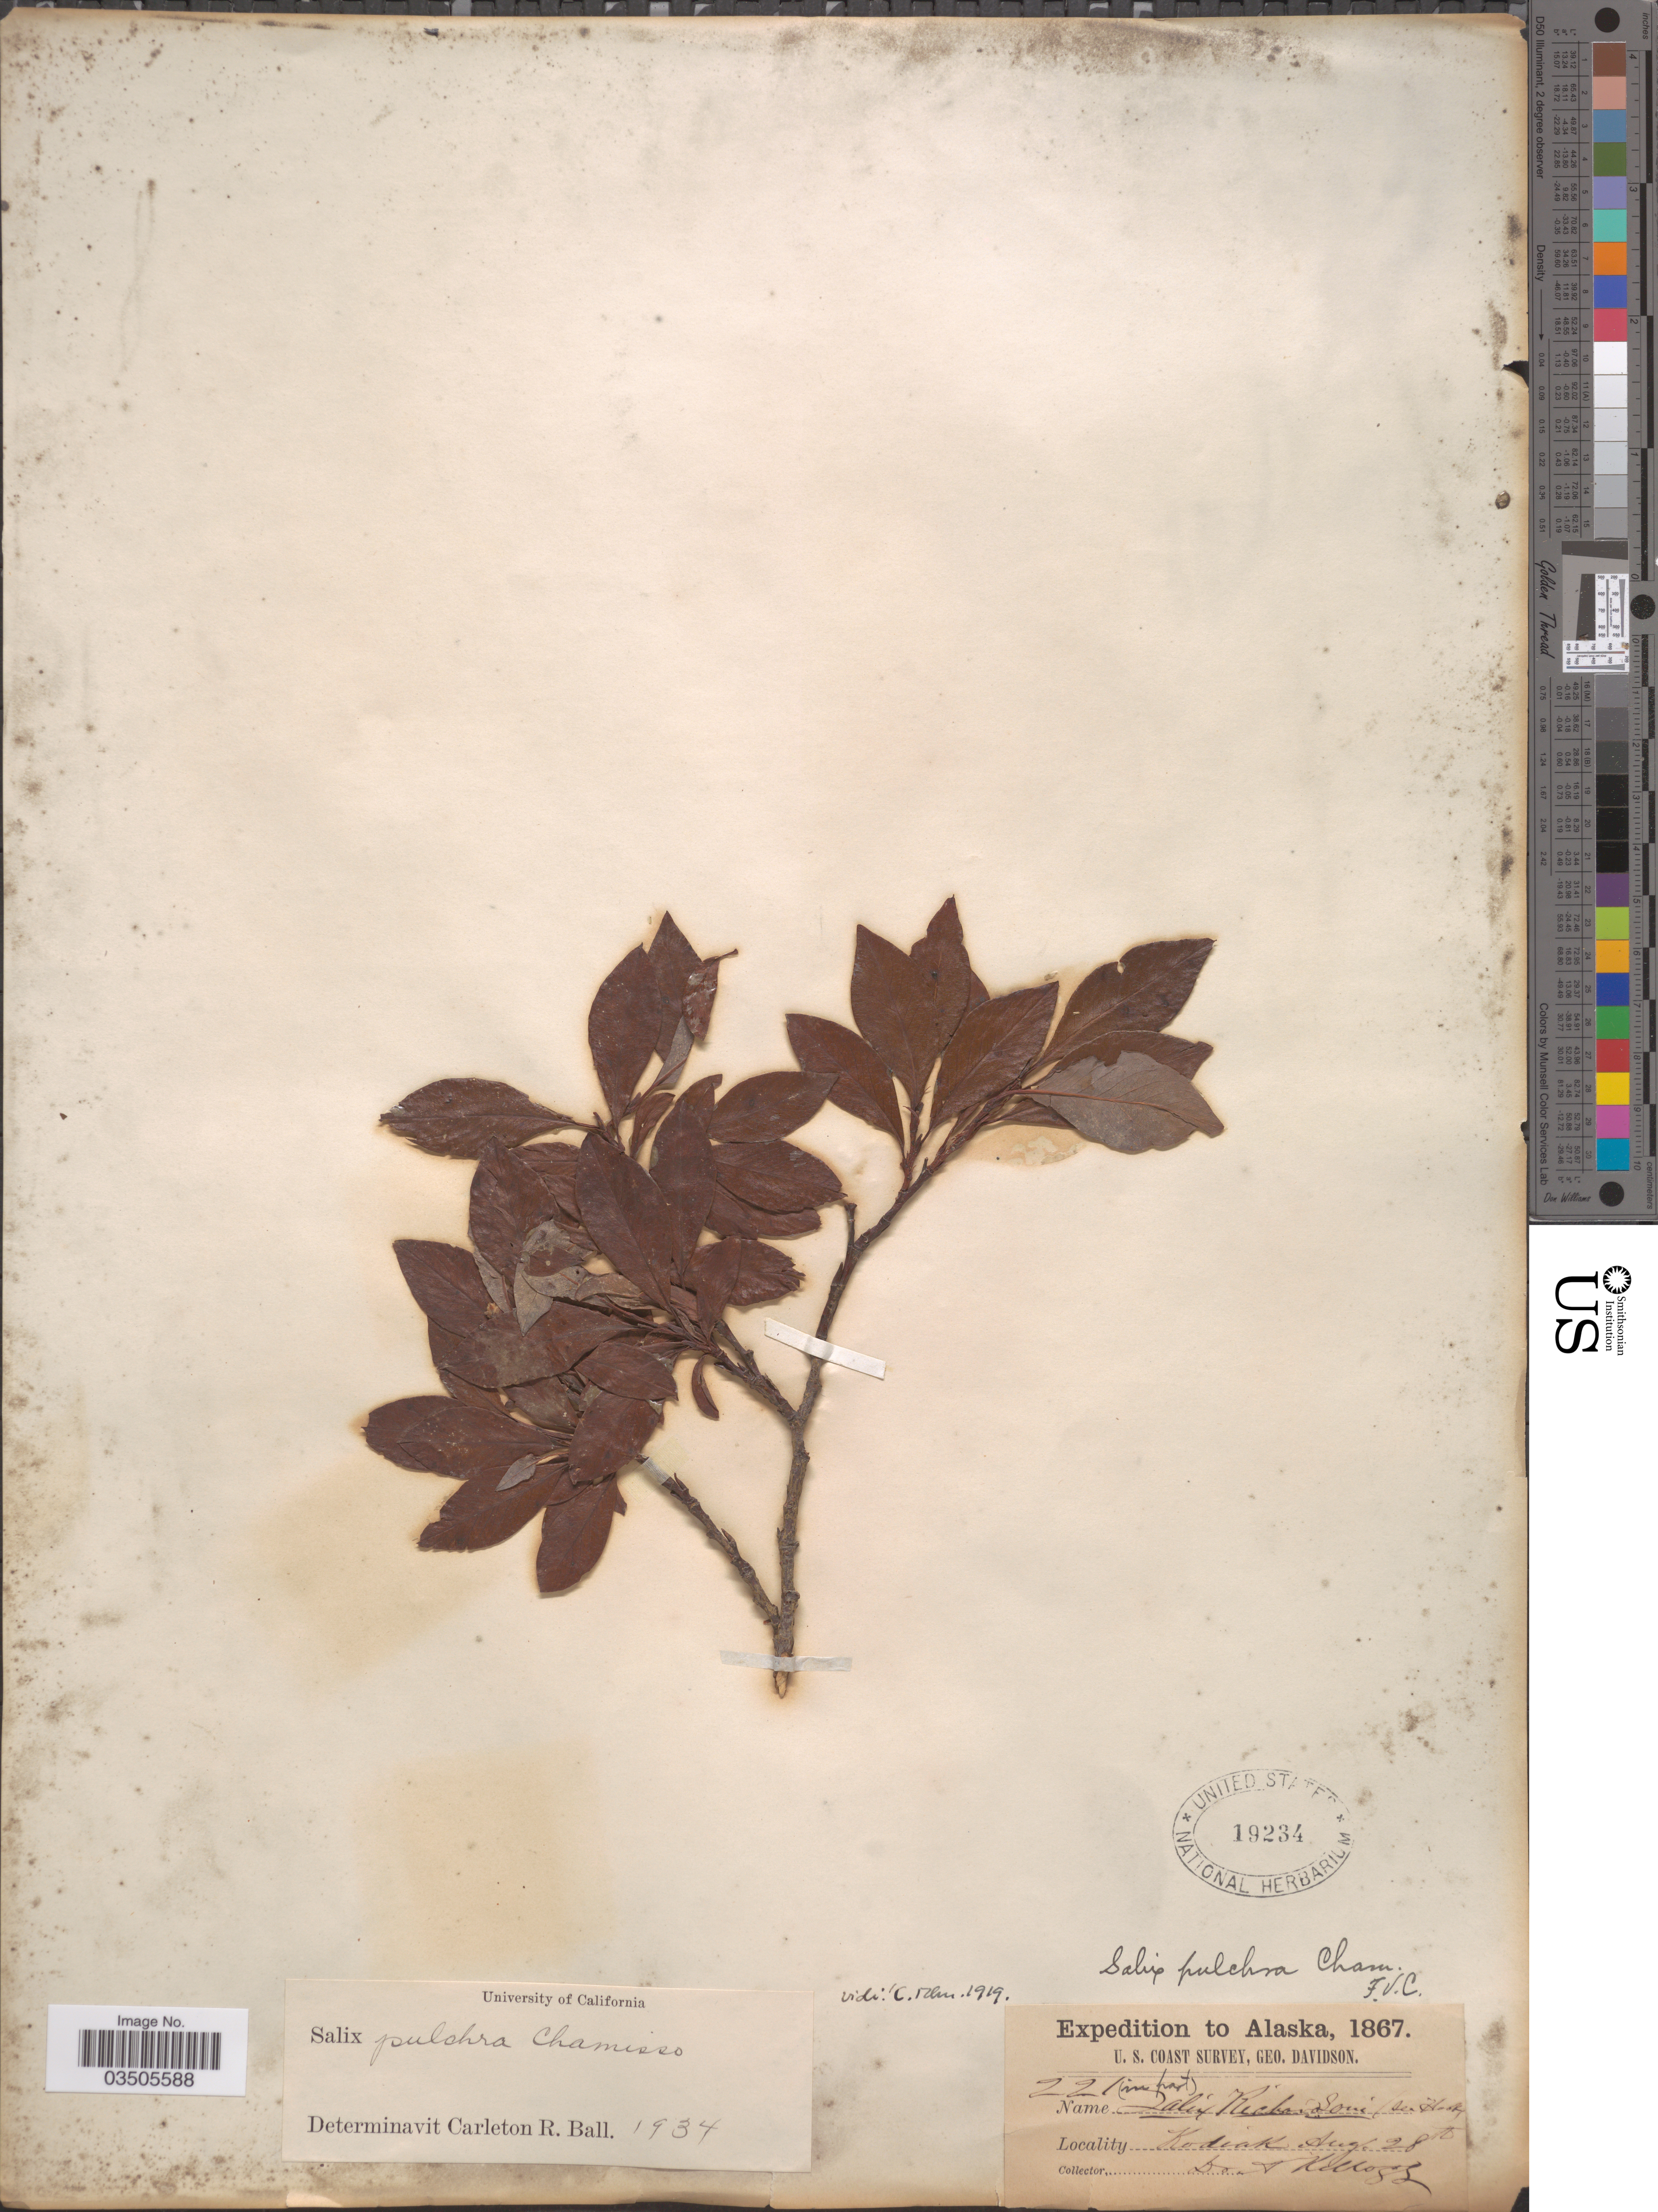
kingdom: Plantae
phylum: Tracheophyta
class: Magnoliopsida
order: Malpighiales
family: Salicaceae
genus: Salix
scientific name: Salix pulchra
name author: Cham.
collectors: A. Kellogg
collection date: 1867-08-28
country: United States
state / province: Alaska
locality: Kodiak.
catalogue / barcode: US 19234